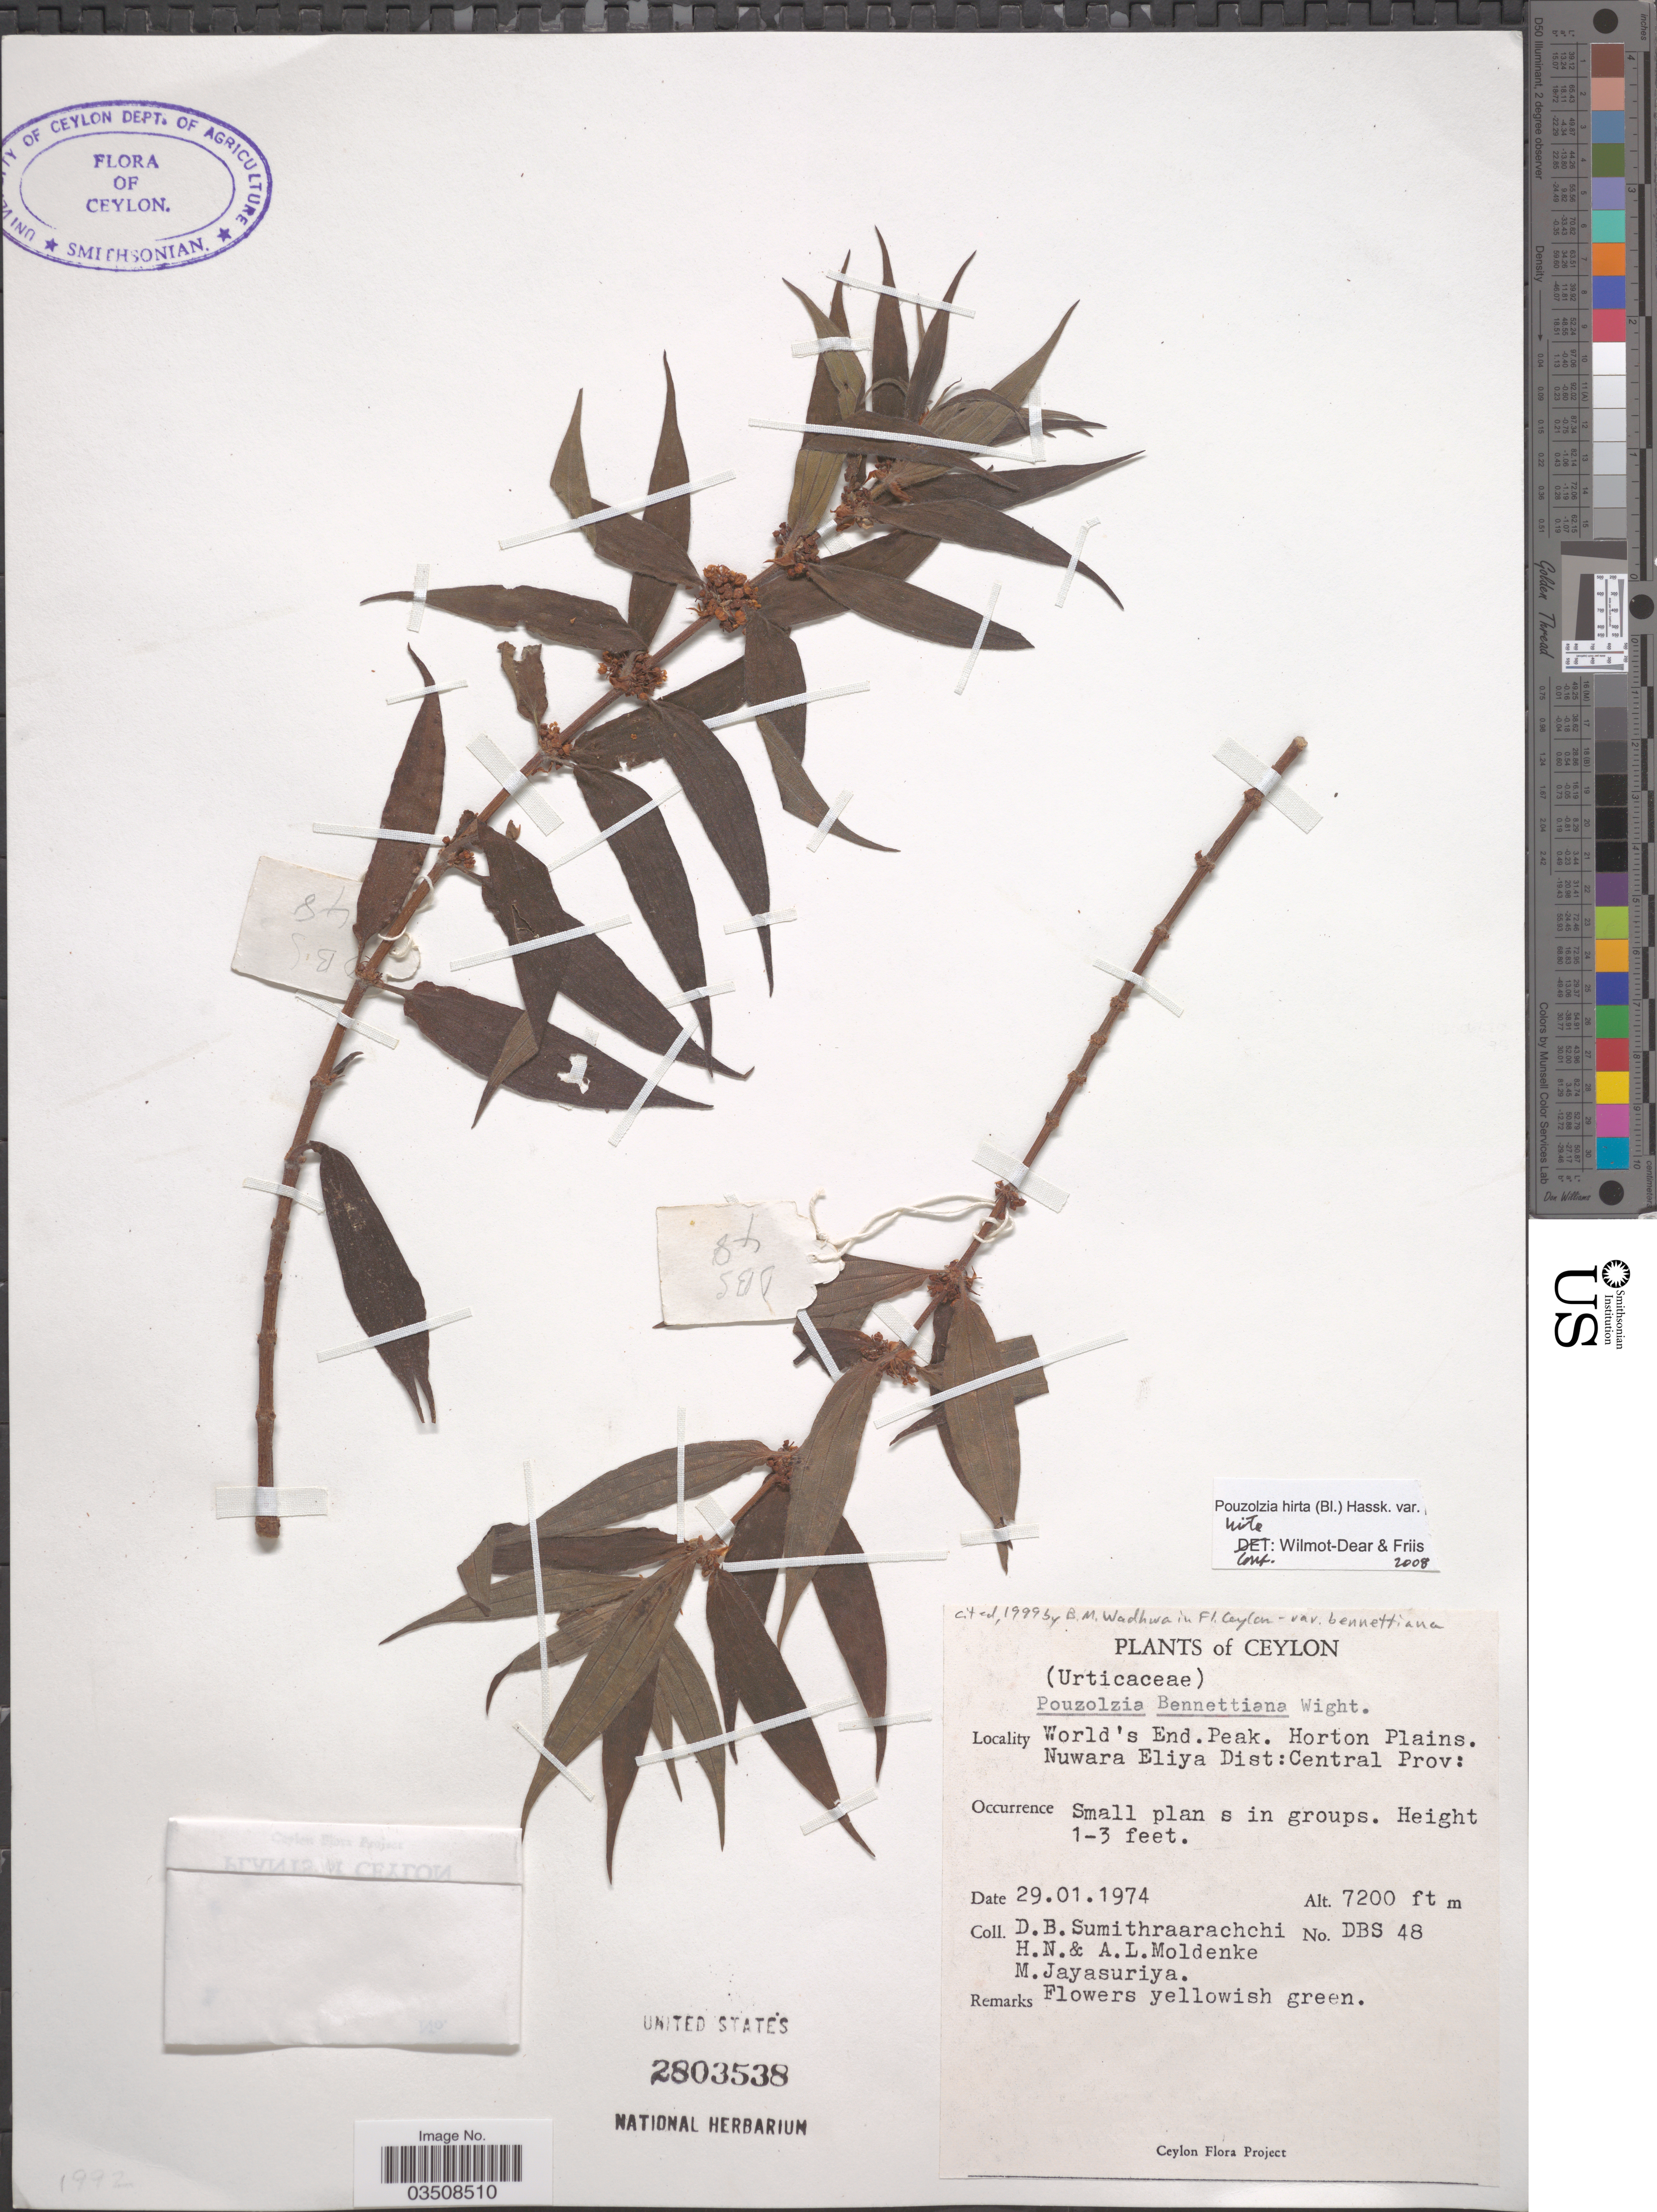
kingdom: Plantae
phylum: Tracheophyta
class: Magnoliopsida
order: Rosales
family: Urticaceae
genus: Gonostegia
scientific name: Gonostegia triandra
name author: (Blume) Miq.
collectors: D. B. Sumithraarachchi, H. N. Moldenke, A. L. Moldenke & M. Jayasuriya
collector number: DBS 48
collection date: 1974-01-29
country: Sri Lanka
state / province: Central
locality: Ceylon. World's End. Peak. Horton Plains. Nuwara Eliya Dist.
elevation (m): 2195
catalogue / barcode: US 2803538